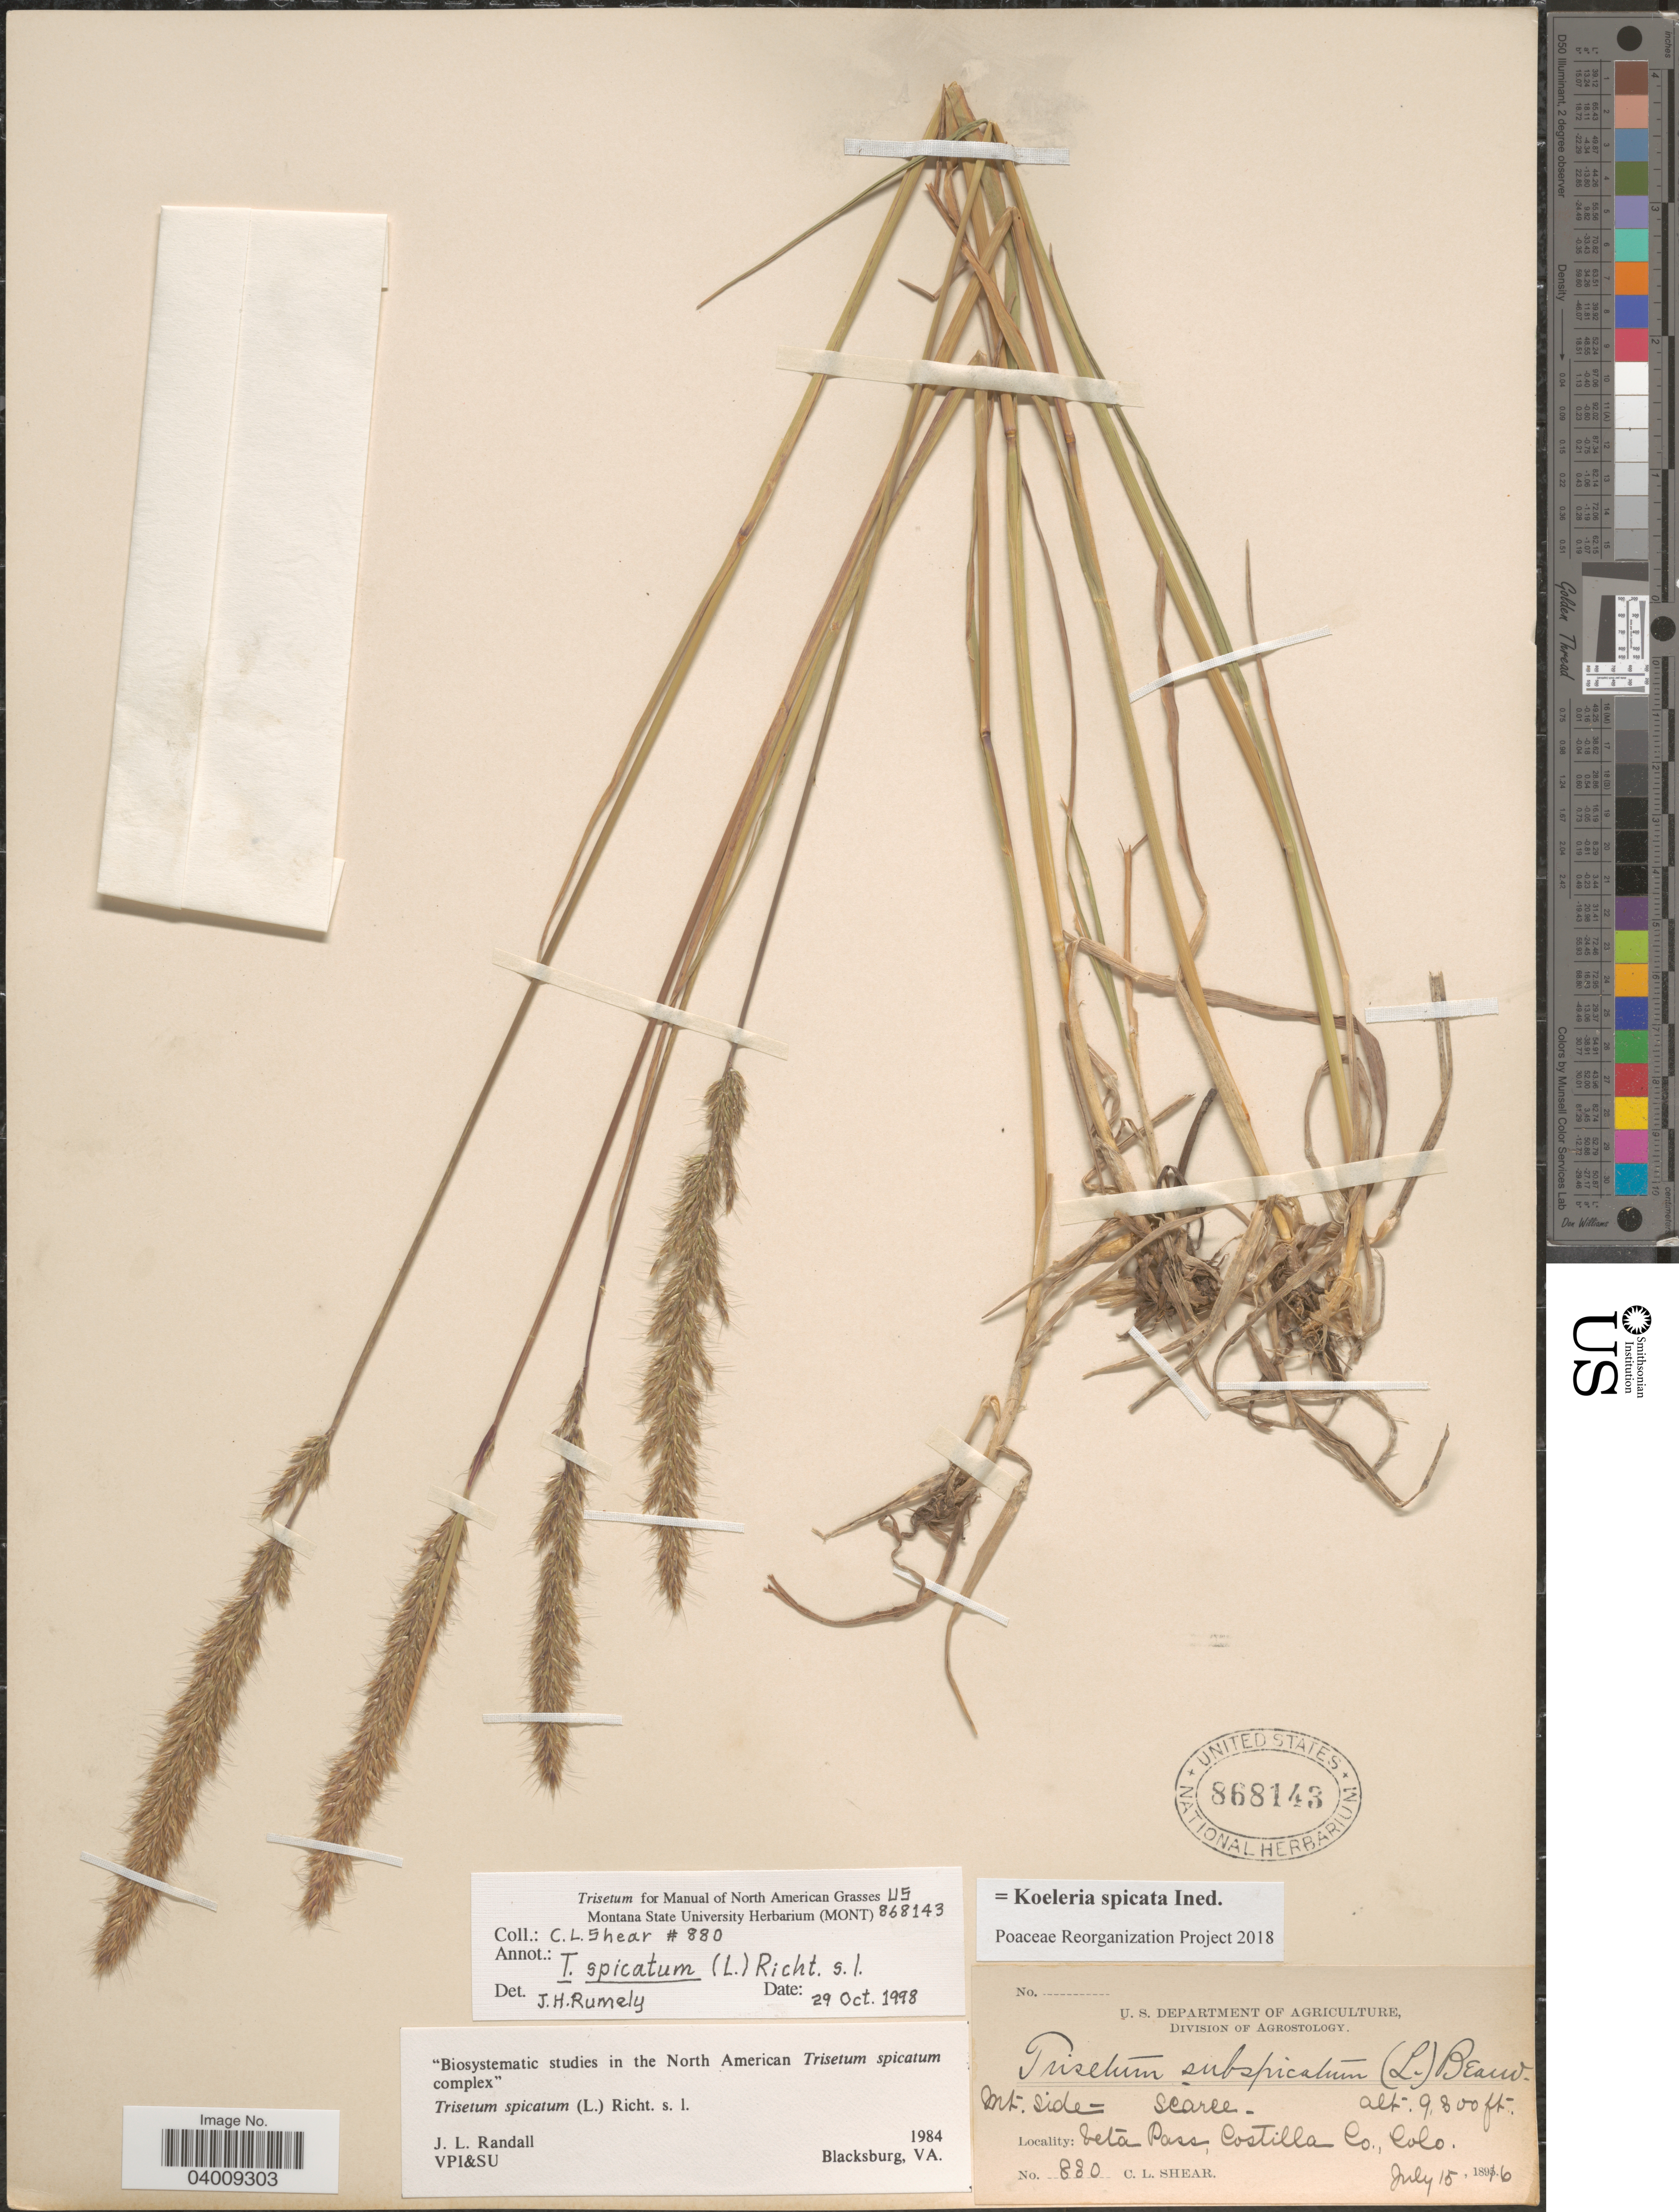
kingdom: Plantae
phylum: Tracheophyta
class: Liliopsida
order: Poales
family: Poaceae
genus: Koeleria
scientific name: Koeleria spicata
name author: (L.) Barberá et al.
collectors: C. L. Shear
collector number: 880*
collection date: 1896-07-15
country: United States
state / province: Colorado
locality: Veta Pass, Costilla Co.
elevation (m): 2835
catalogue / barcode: US 868143